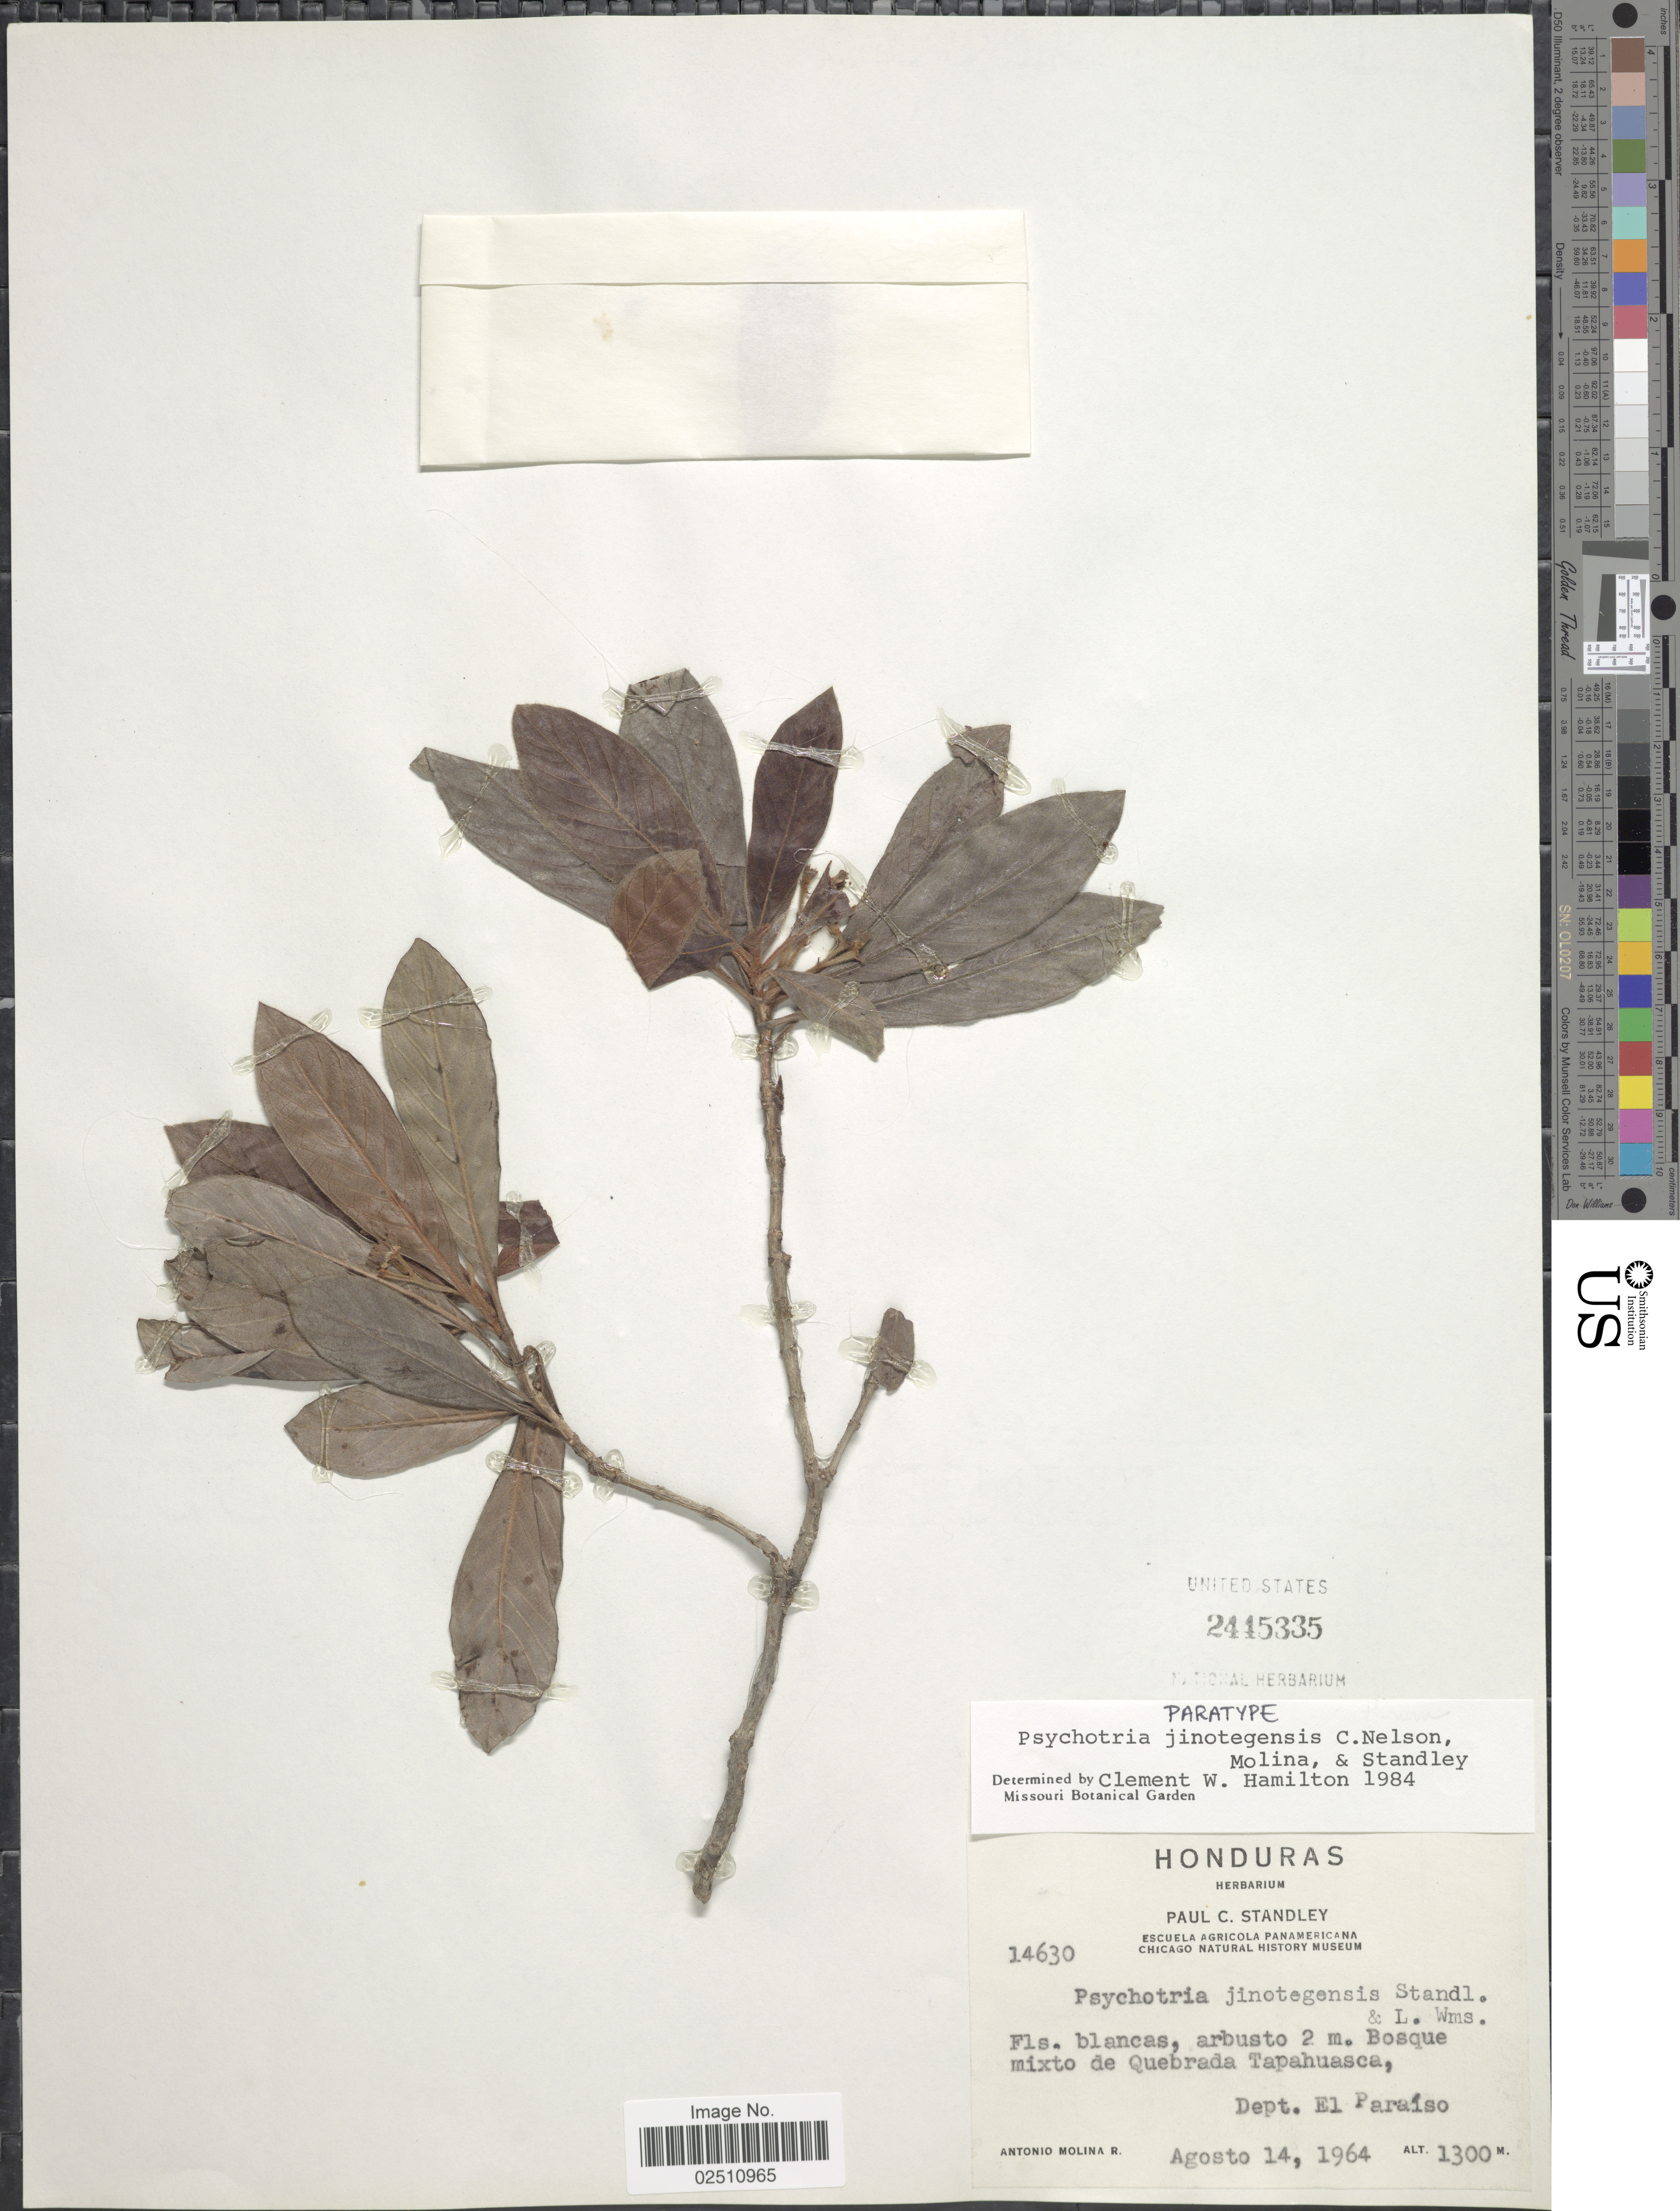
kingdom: Plantae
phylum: Tracheophyta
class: Magnoliopsida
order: Gentianales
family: Rubiaceae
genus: Psychotria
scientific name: Psychotria jinotegensis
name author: C. Nelson et al.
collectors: A. Molina R.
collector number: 15630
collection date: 1964-08-14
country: Honduras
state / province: El Paraíso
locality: Bosque mixto de Quebrada Tapahuasca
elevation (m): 1300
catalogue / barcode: US 2445335